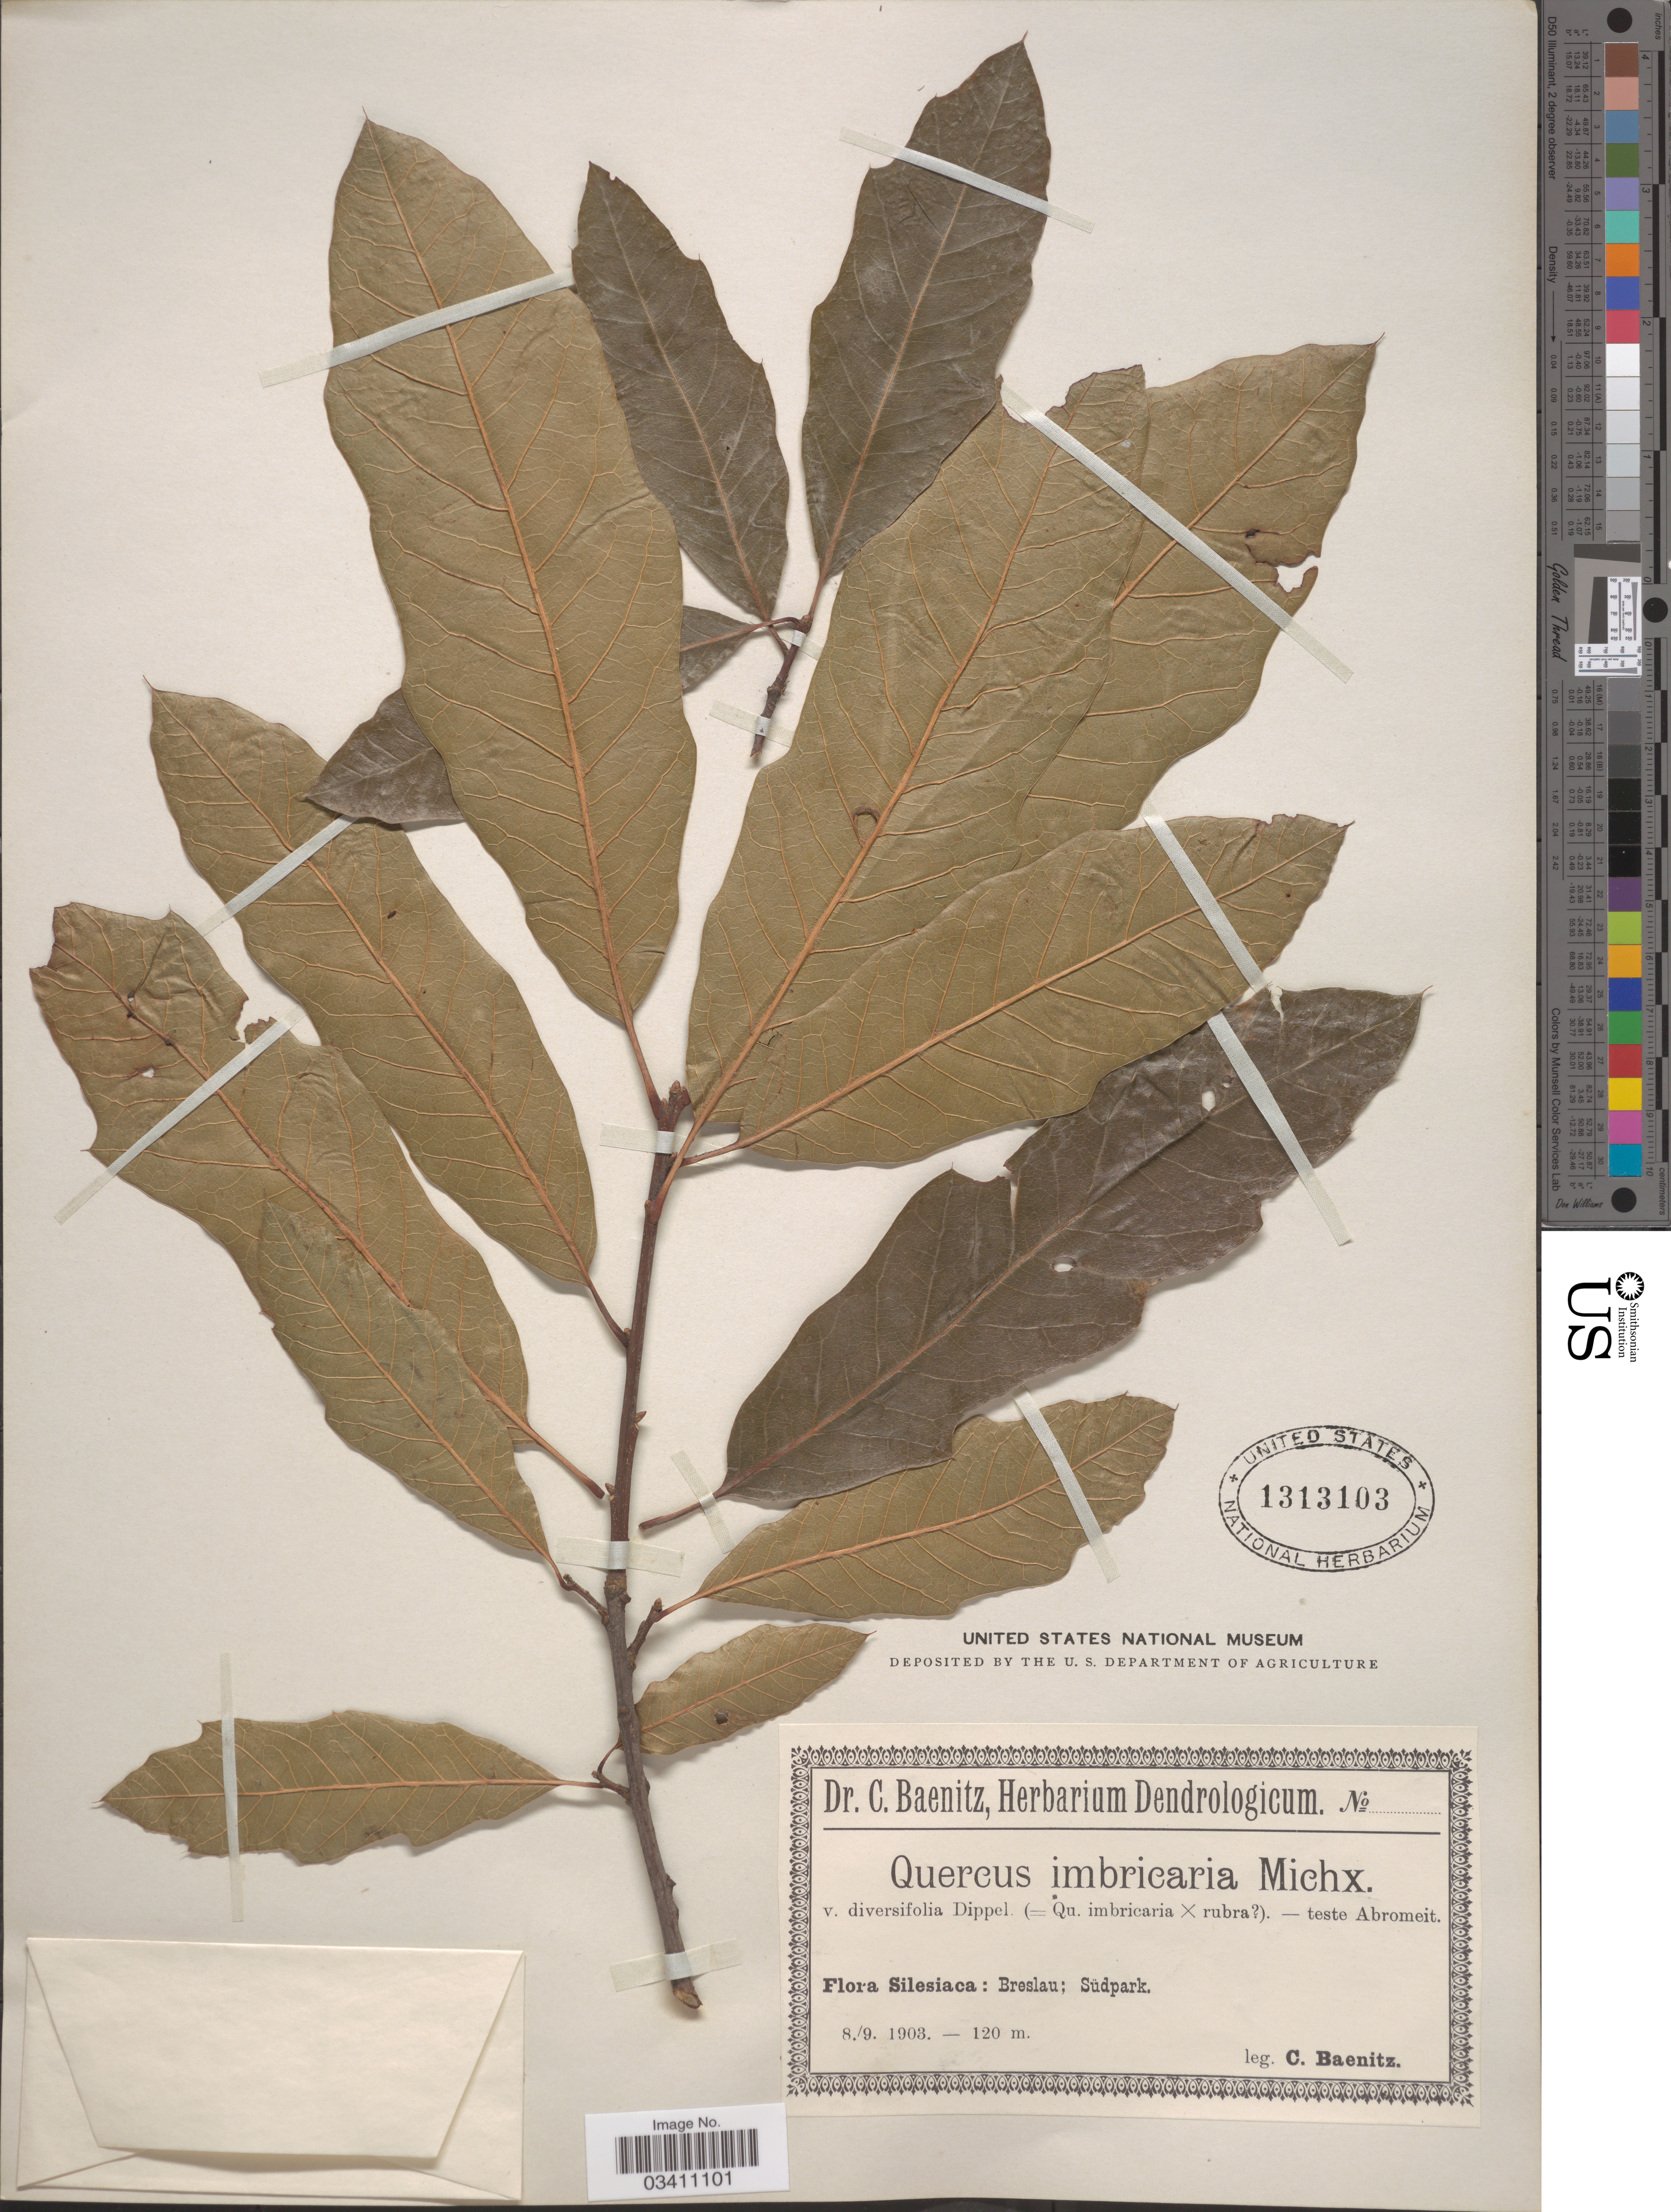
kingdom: Plantae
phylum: Tracheophyta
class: Magnoliopsida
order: Fagales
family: Fagaceae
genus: Quercus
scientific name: Quercus imbricaria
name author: Michx.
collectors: C. G. Baenitz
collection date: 1903-09-08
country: Poland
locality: Silesiaca: Breslau; Südpark.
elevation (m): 120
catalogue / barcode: US 1313103